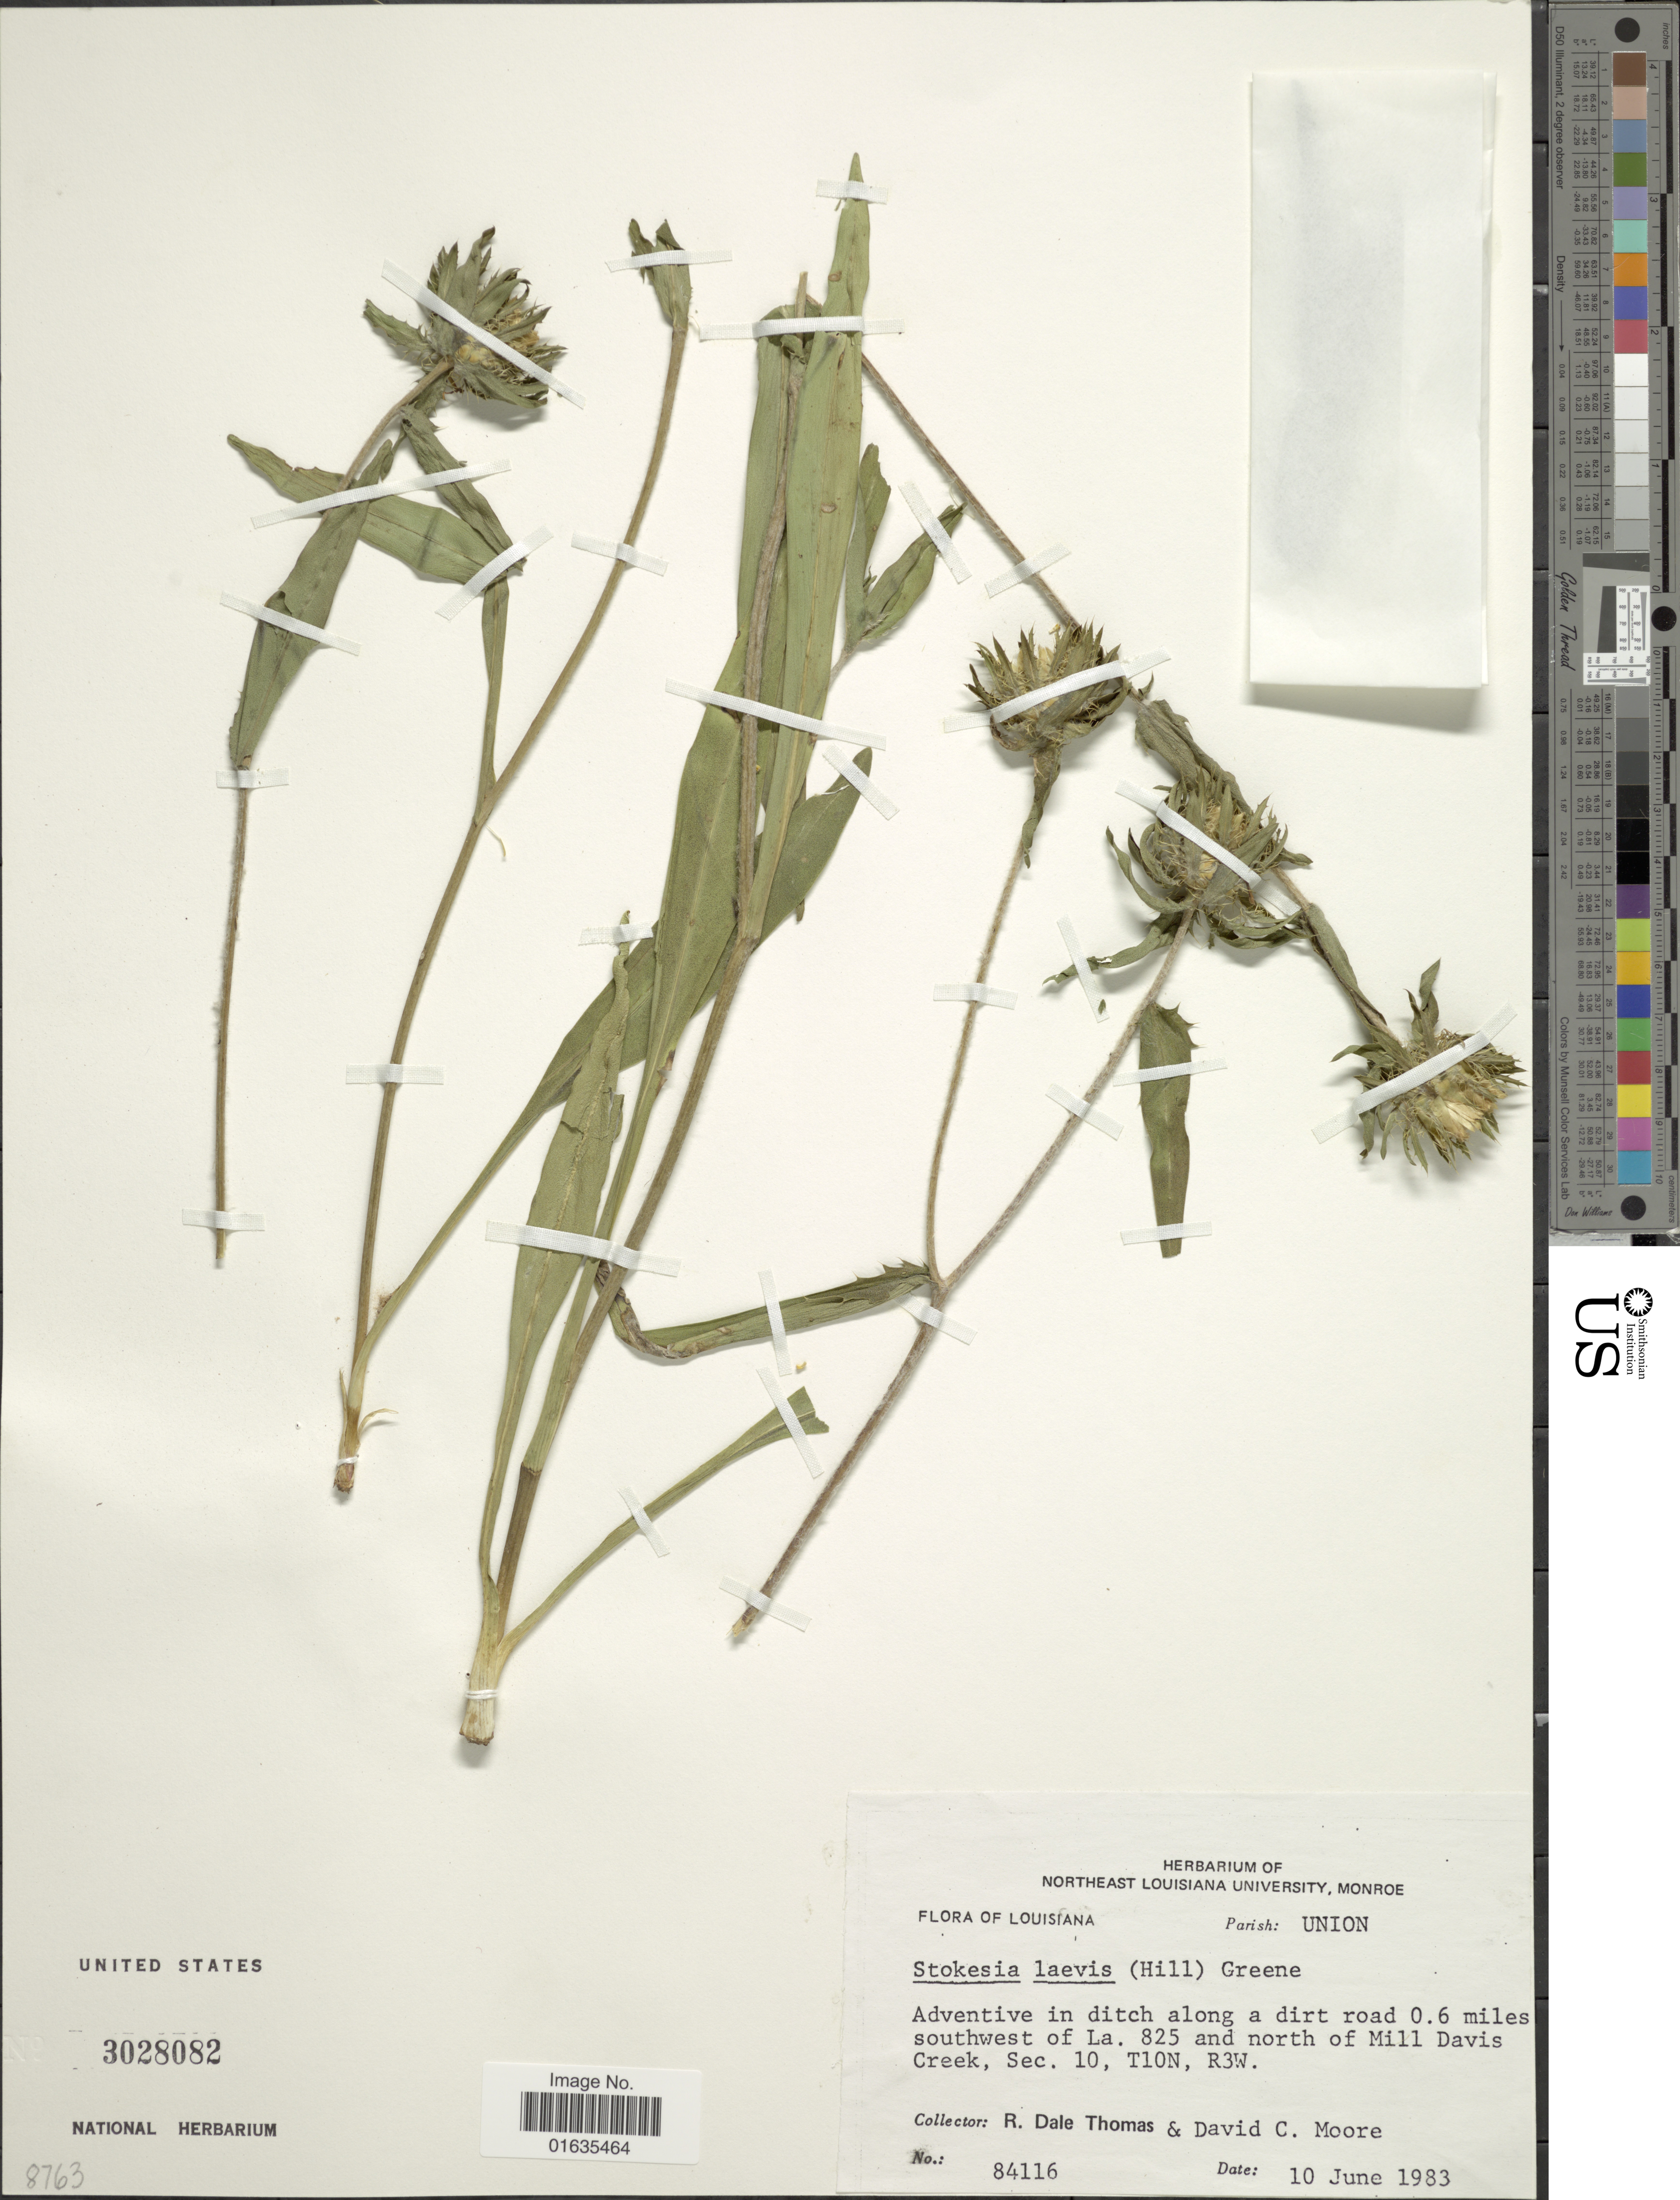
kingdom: Plantae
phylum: Tracheophyta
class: Magnoliopsida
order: Asterales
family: Asteraceae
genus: Stokesia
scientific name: Stokesia laevis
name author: (Hill) Greene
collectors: R. Thomas & D. Moore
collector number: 84116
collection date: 1983-06-10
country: United States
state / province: Louisiana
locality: Parish union, along a dirt road 0.6 miles southwest of La. 825 and north of Mill Davis Creek, Sec. 10, T10N, R3W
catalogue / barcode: US 3028082